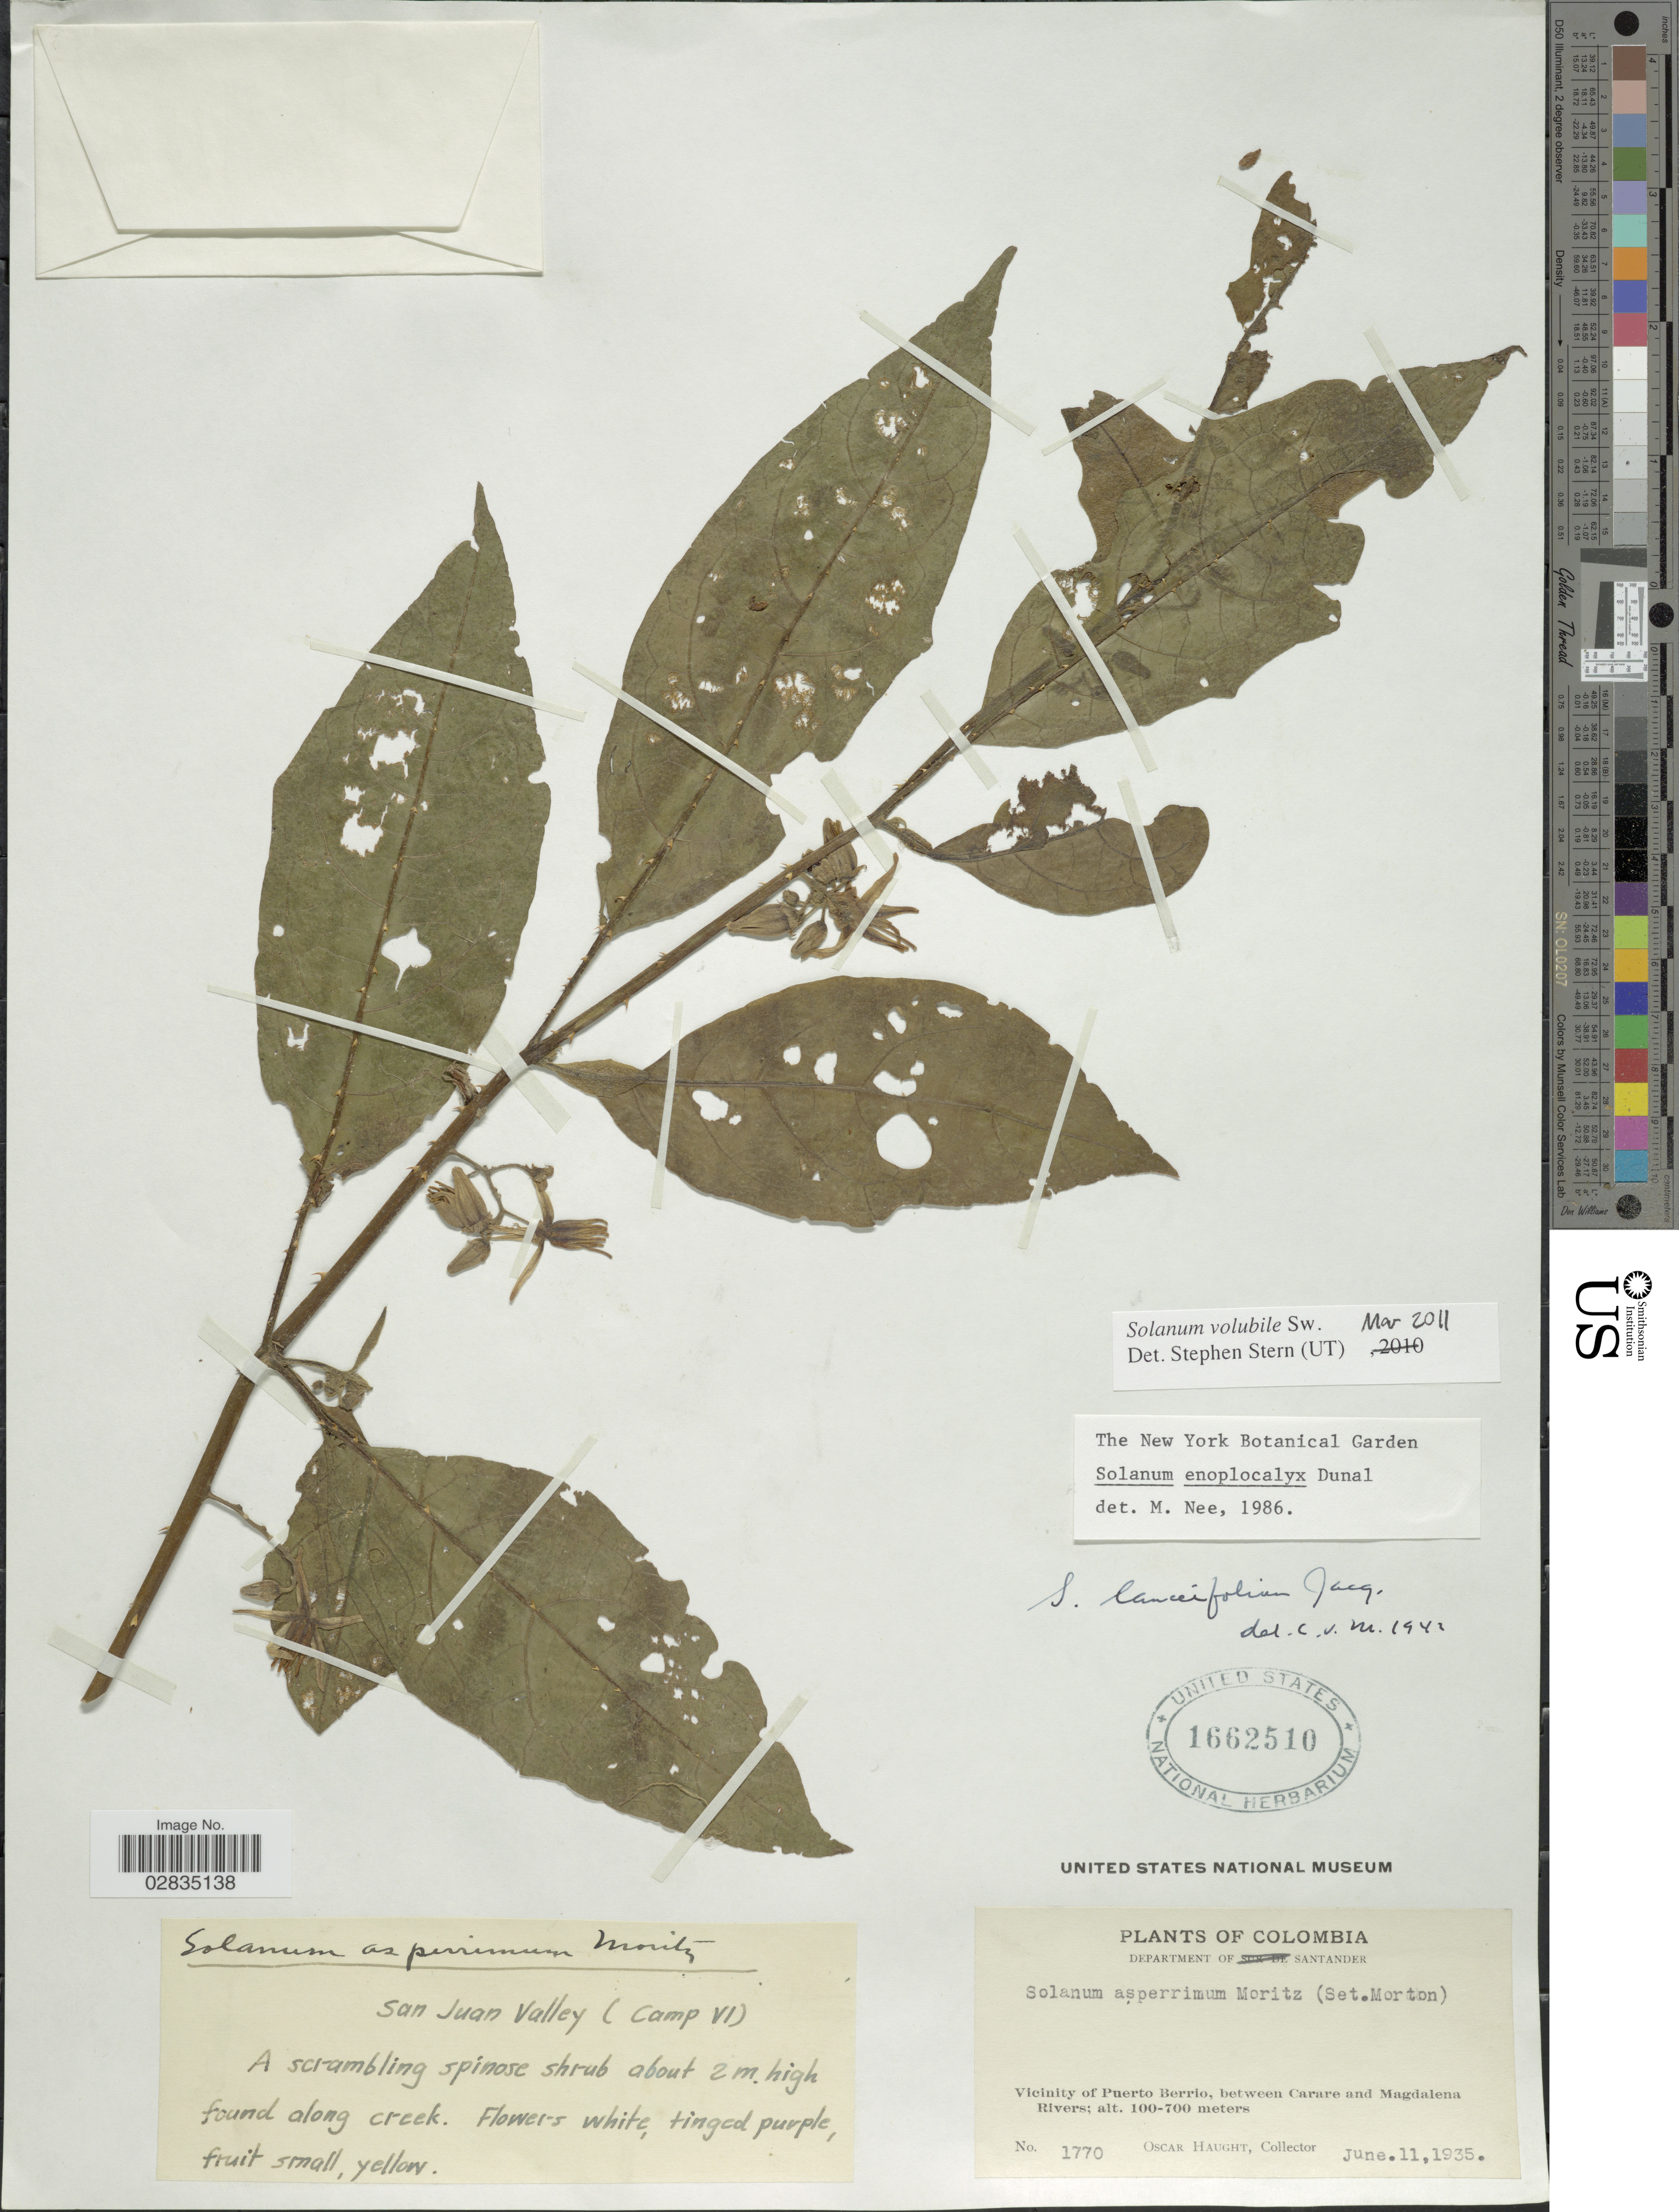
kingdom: Plantae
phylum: Tracheophyta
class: Magnoliopsida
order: Solanales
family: Solanaceae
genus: Solanum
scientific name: Solanum volubile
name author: Sw.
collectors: O. Haught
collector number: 1770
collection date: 1935-06-11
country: Colombia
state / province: Santander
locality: Department of Santander, Vicinity of Puerto Berrio, between Carare and Magdalena Rivers, San Juan Valley (Camp VI).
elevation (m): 100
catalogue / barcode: US 1662510